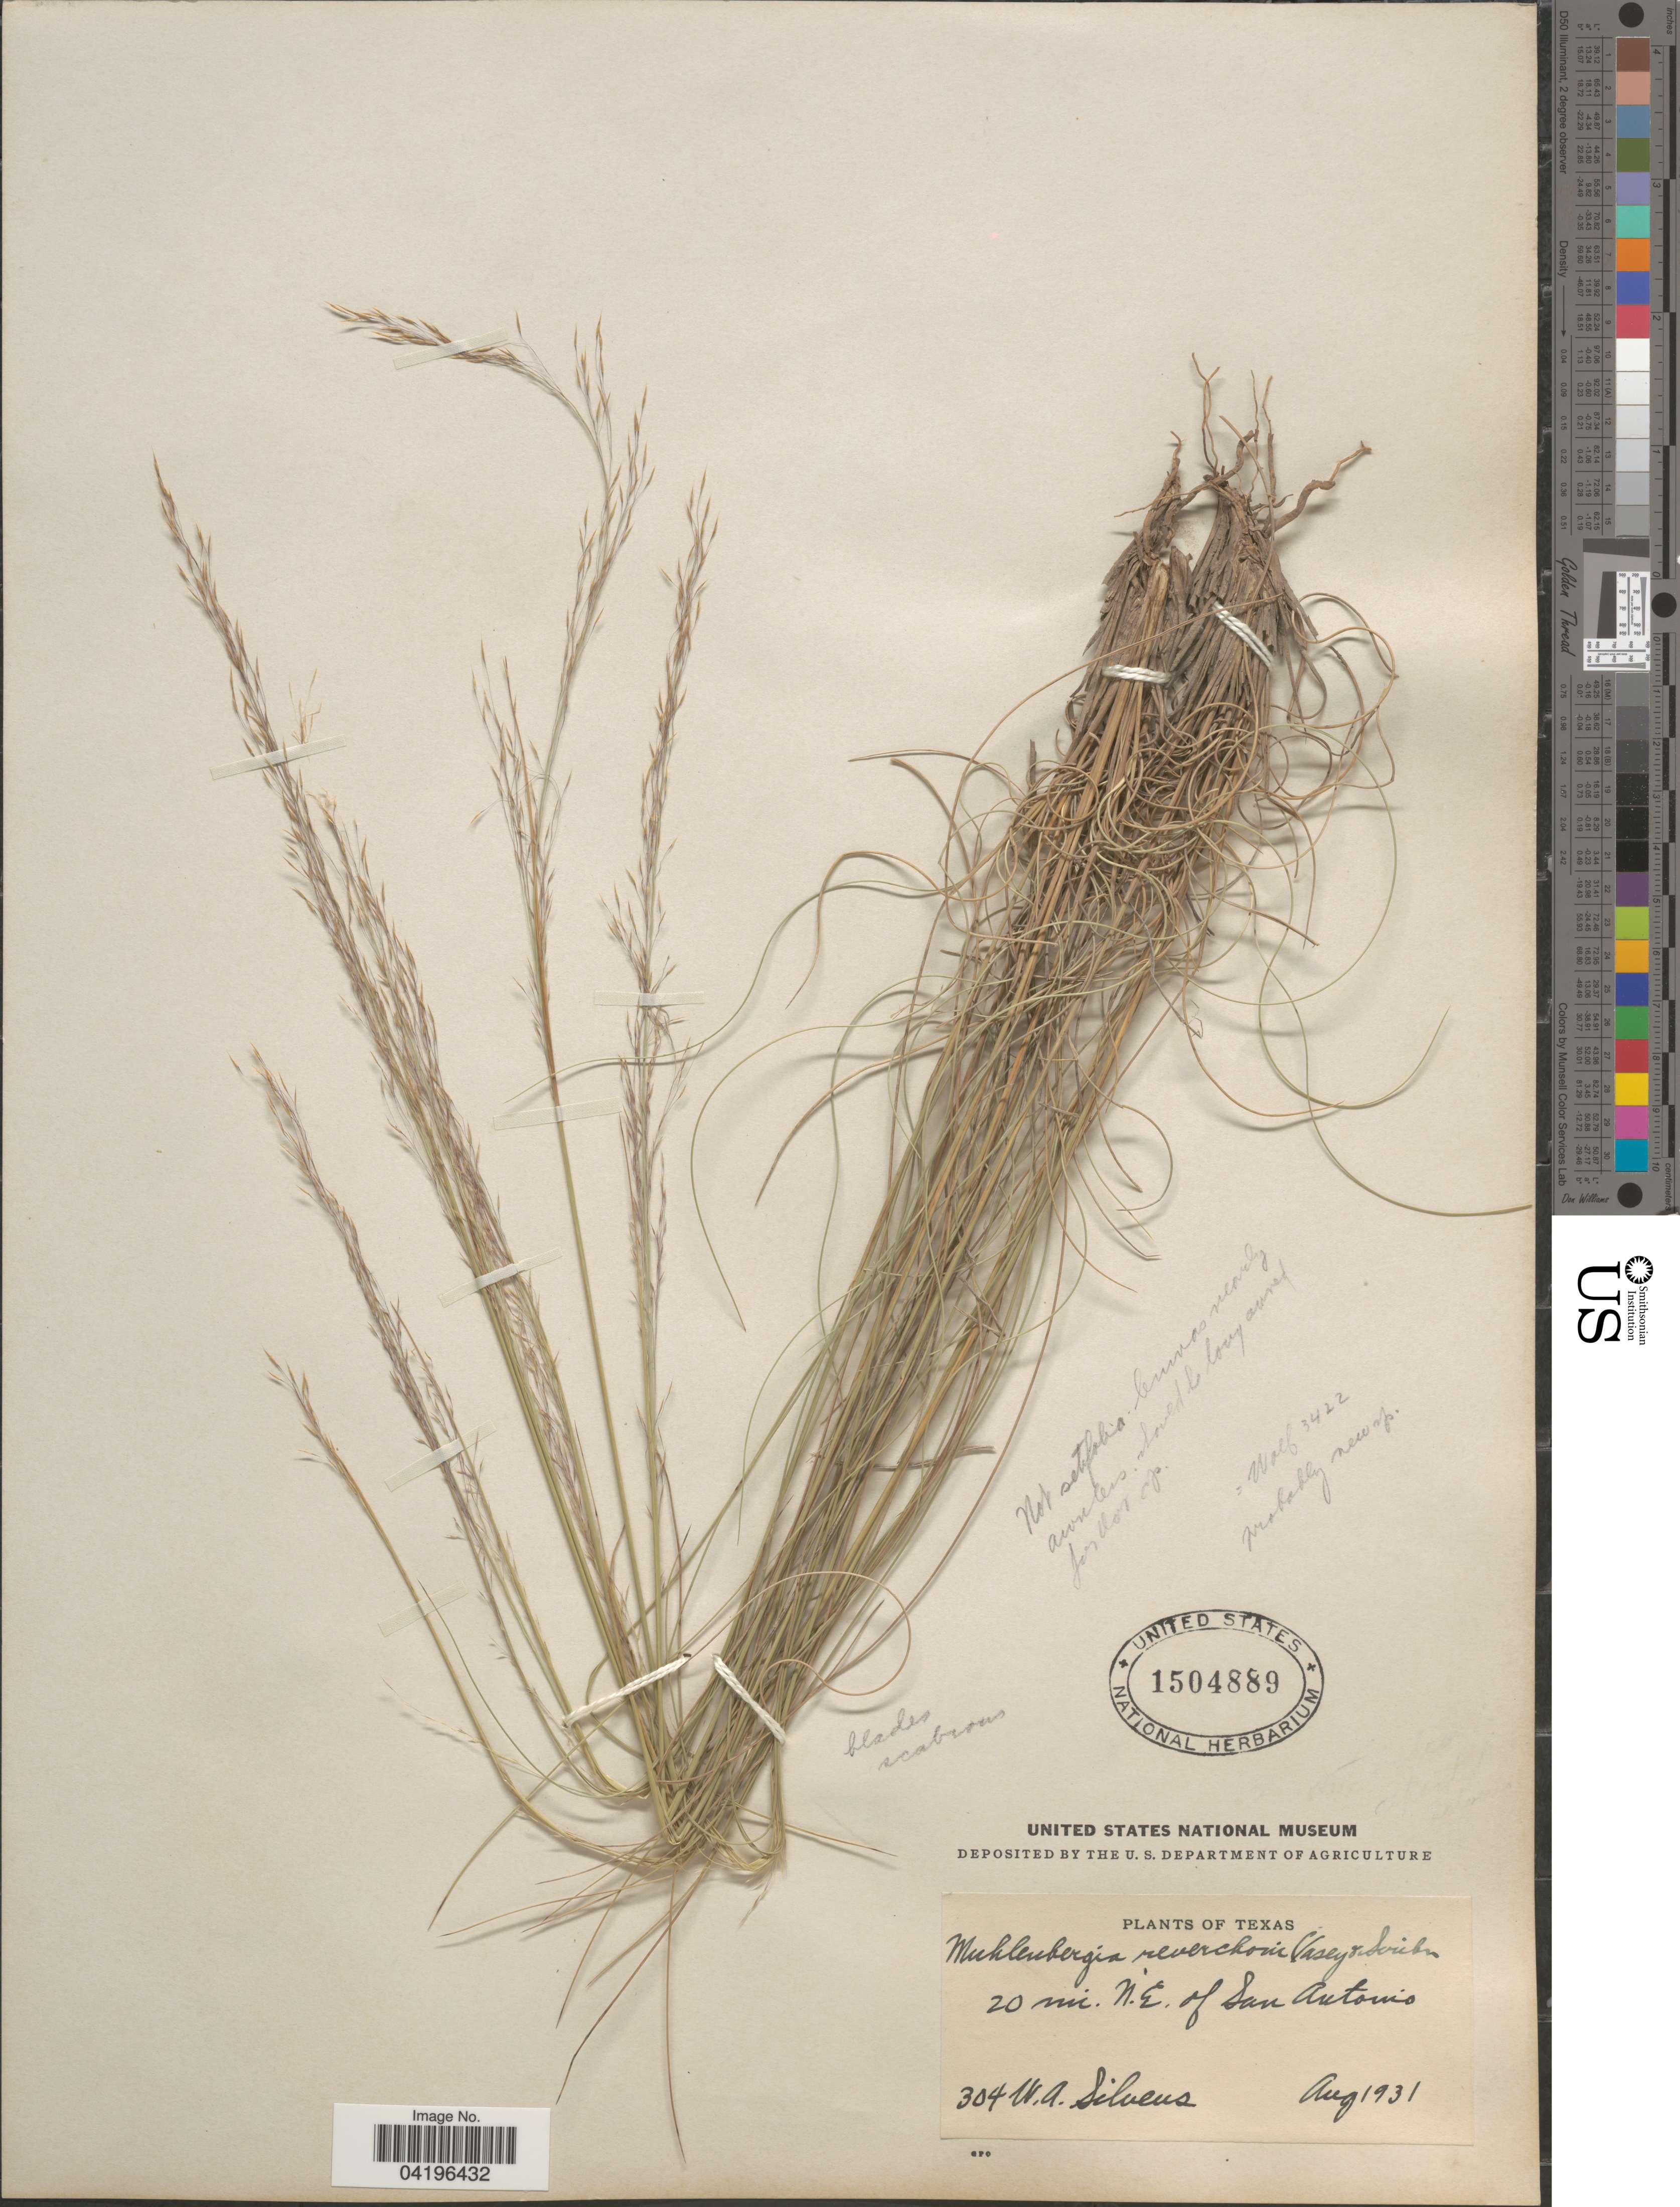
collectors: W. Silveus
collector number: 304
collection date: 1931-08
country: United States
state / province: Texas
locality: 20 mi. N. E. of San Antonio.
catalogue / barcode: US 1504889